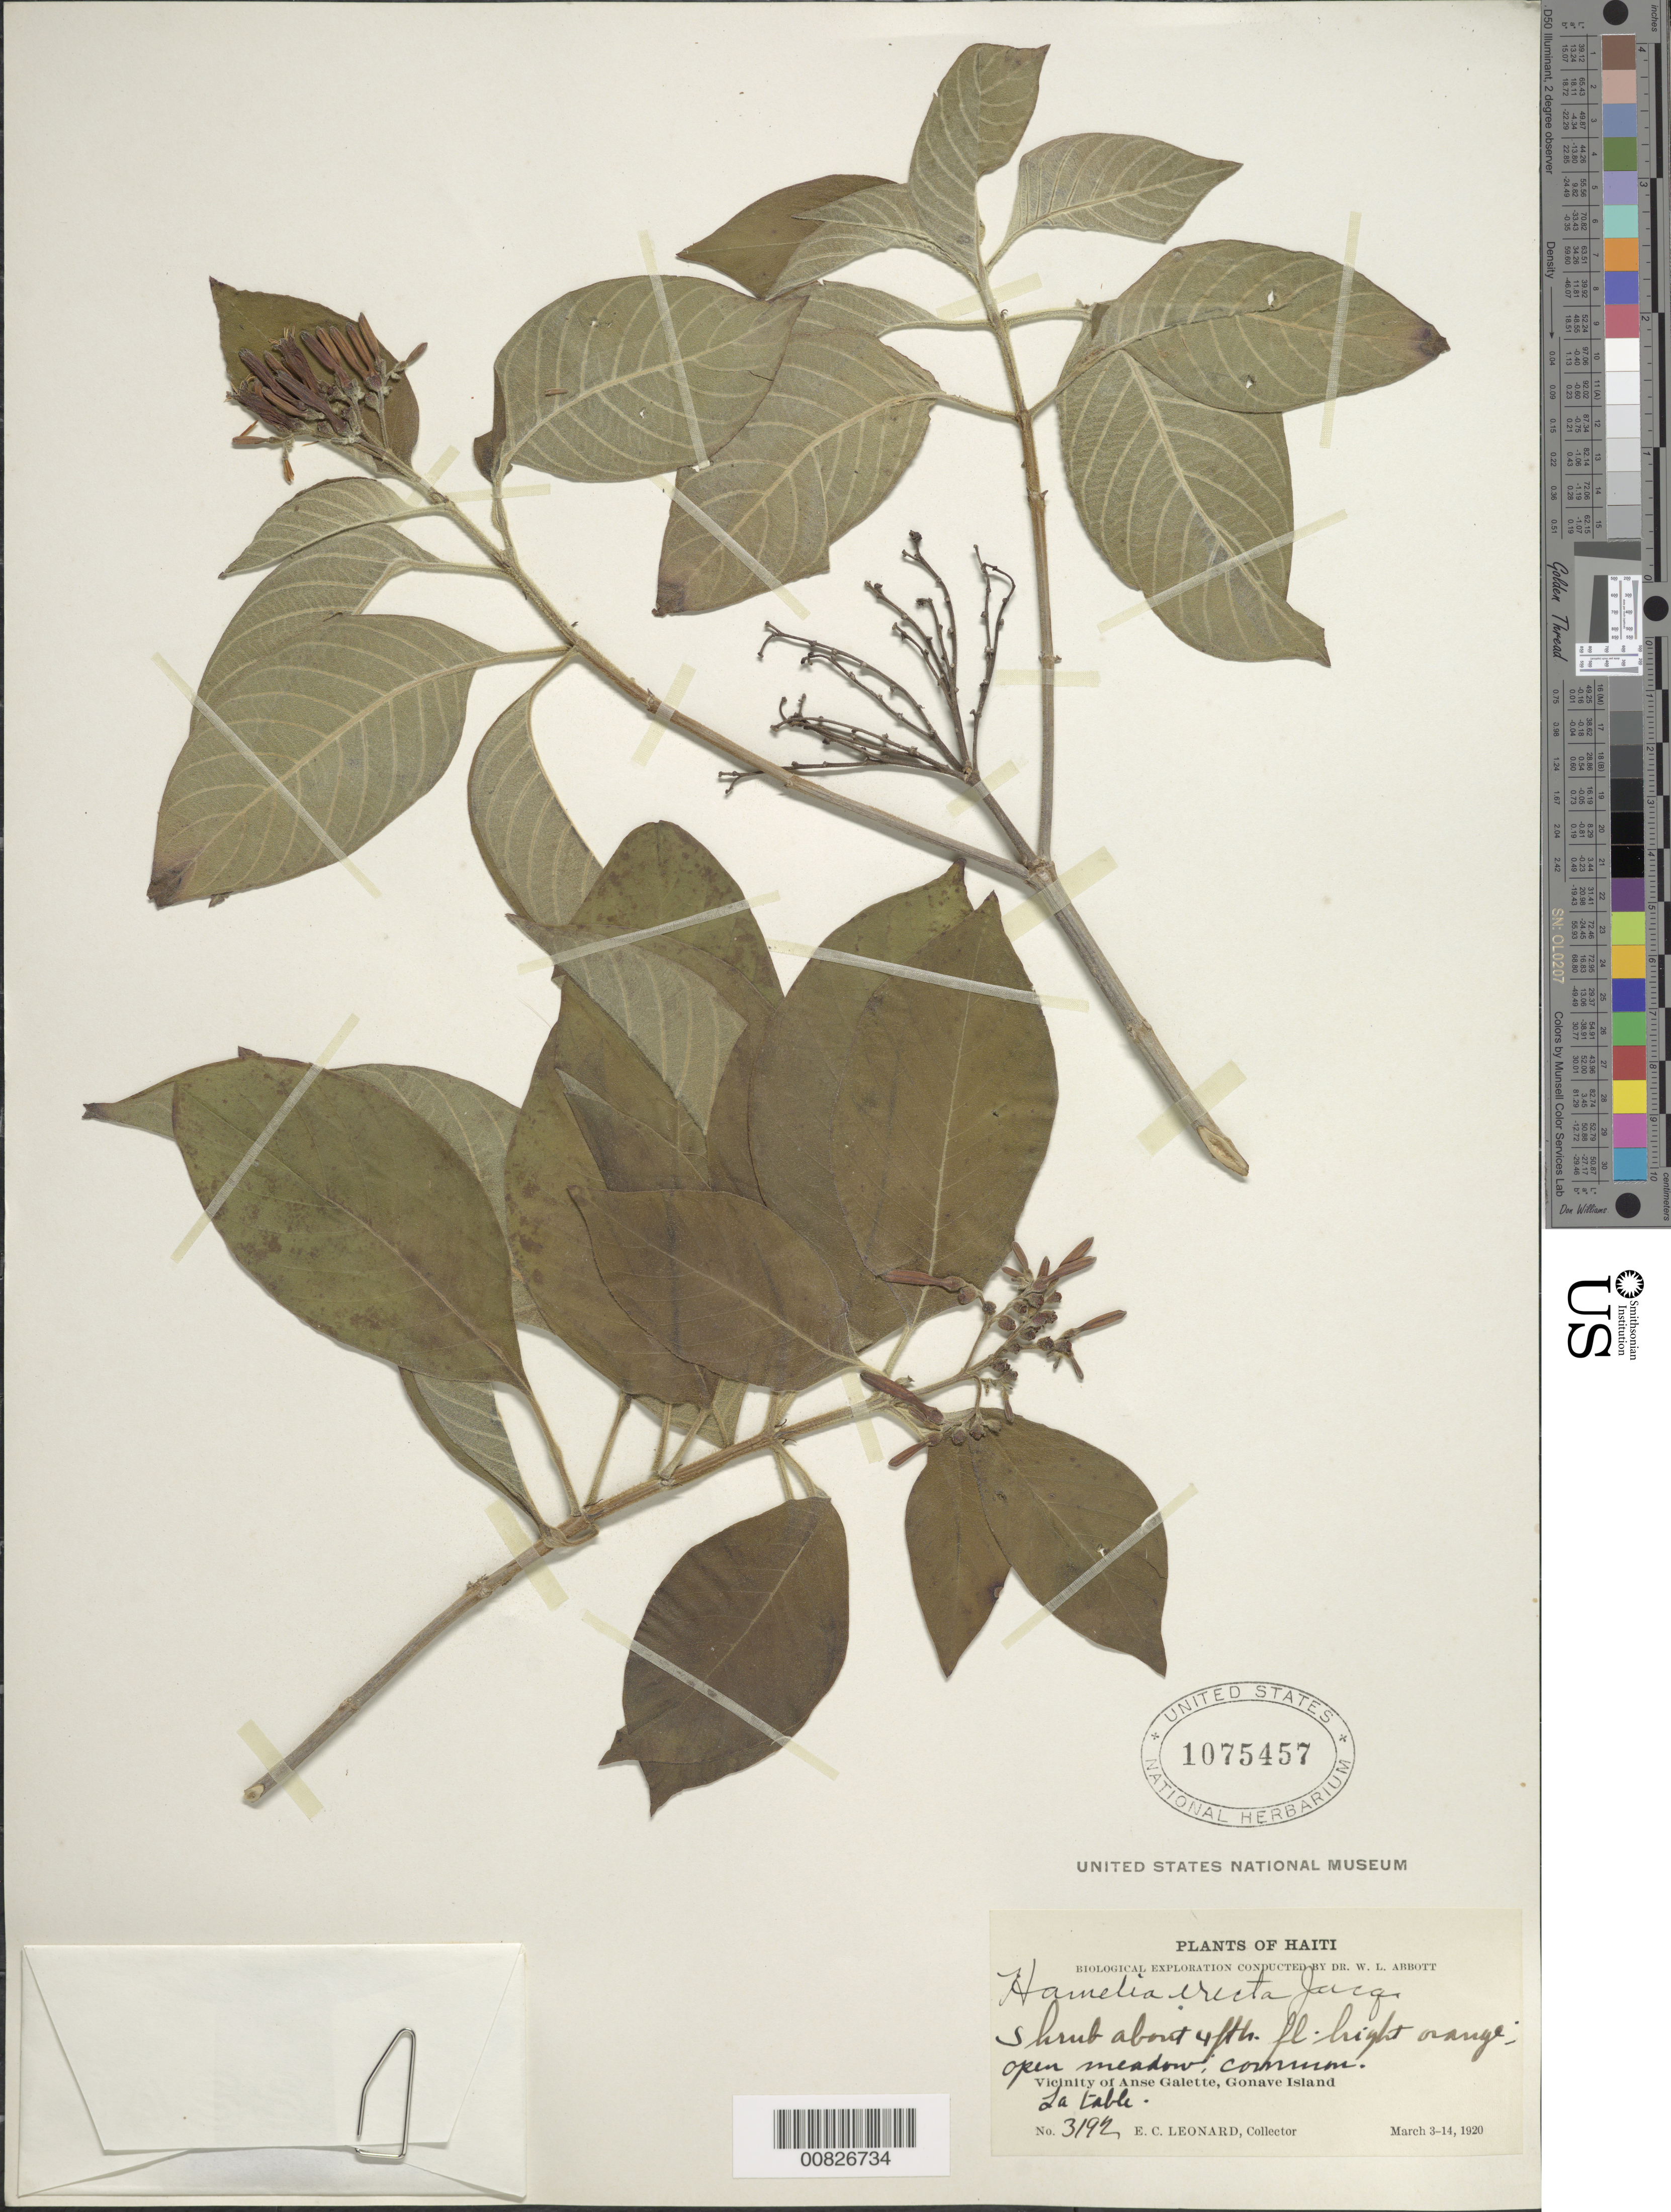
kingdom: Plantae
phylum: Tracheophyta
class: Magnoliopsida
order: Gentianales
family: Rubiaceae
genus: Hamelia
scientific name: Hamelia patens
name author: Jacq.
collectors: E. C. Leonard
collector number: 3192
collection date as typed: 03 Mar 1920 to 14 Mar 1920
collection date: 1920-03-03/1920-03-14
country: Haiti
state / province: Ouest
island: Île de la Gonâve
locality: Vicinity of Anse Galette, La Table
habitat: Open meadow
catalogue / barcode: US 1075457